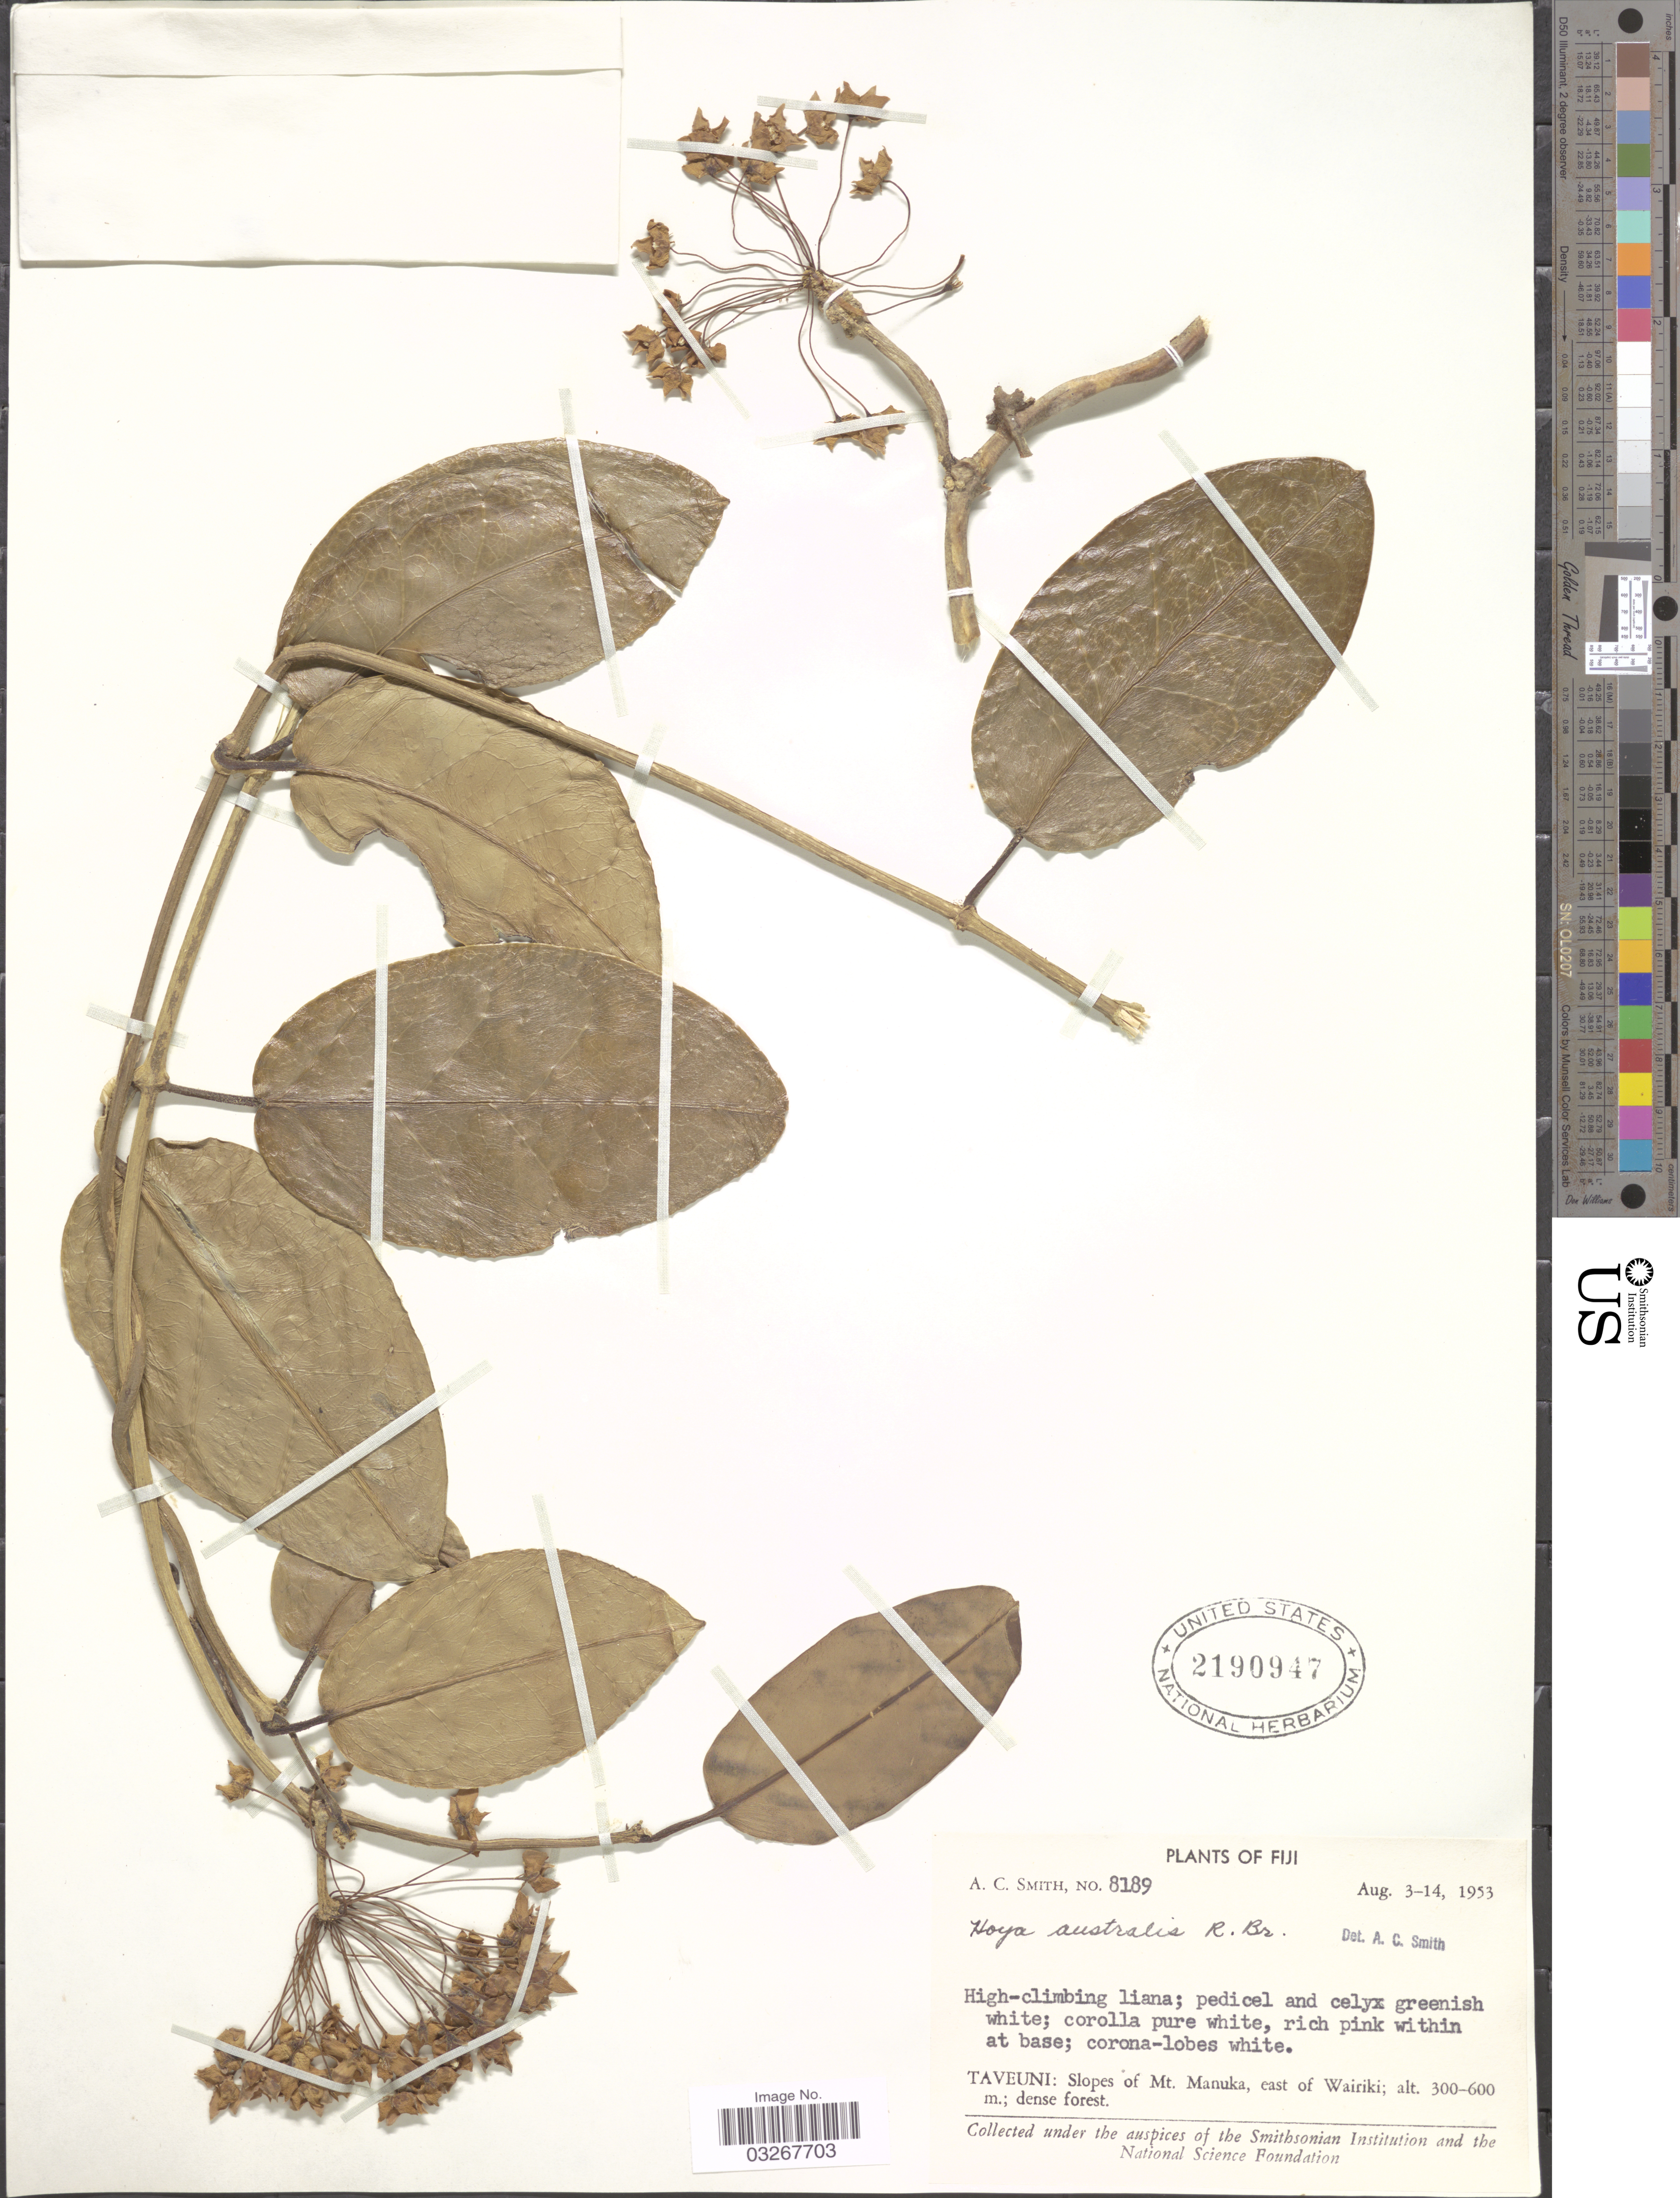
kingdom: Plantae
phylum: Tracheophyta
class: Magnoliopsida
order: Gentianales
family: Apocynaceae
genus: Hoya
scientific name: Hoya australis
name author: R. Br. ex J. Traill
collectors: A. C. Smith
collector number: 8189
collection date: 1953-08-03/1953-08-14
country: Fiji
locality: Taveuni: Slopes of Mt. Manuka, east of Wairiki.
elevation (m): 300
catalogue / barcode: US 2190947